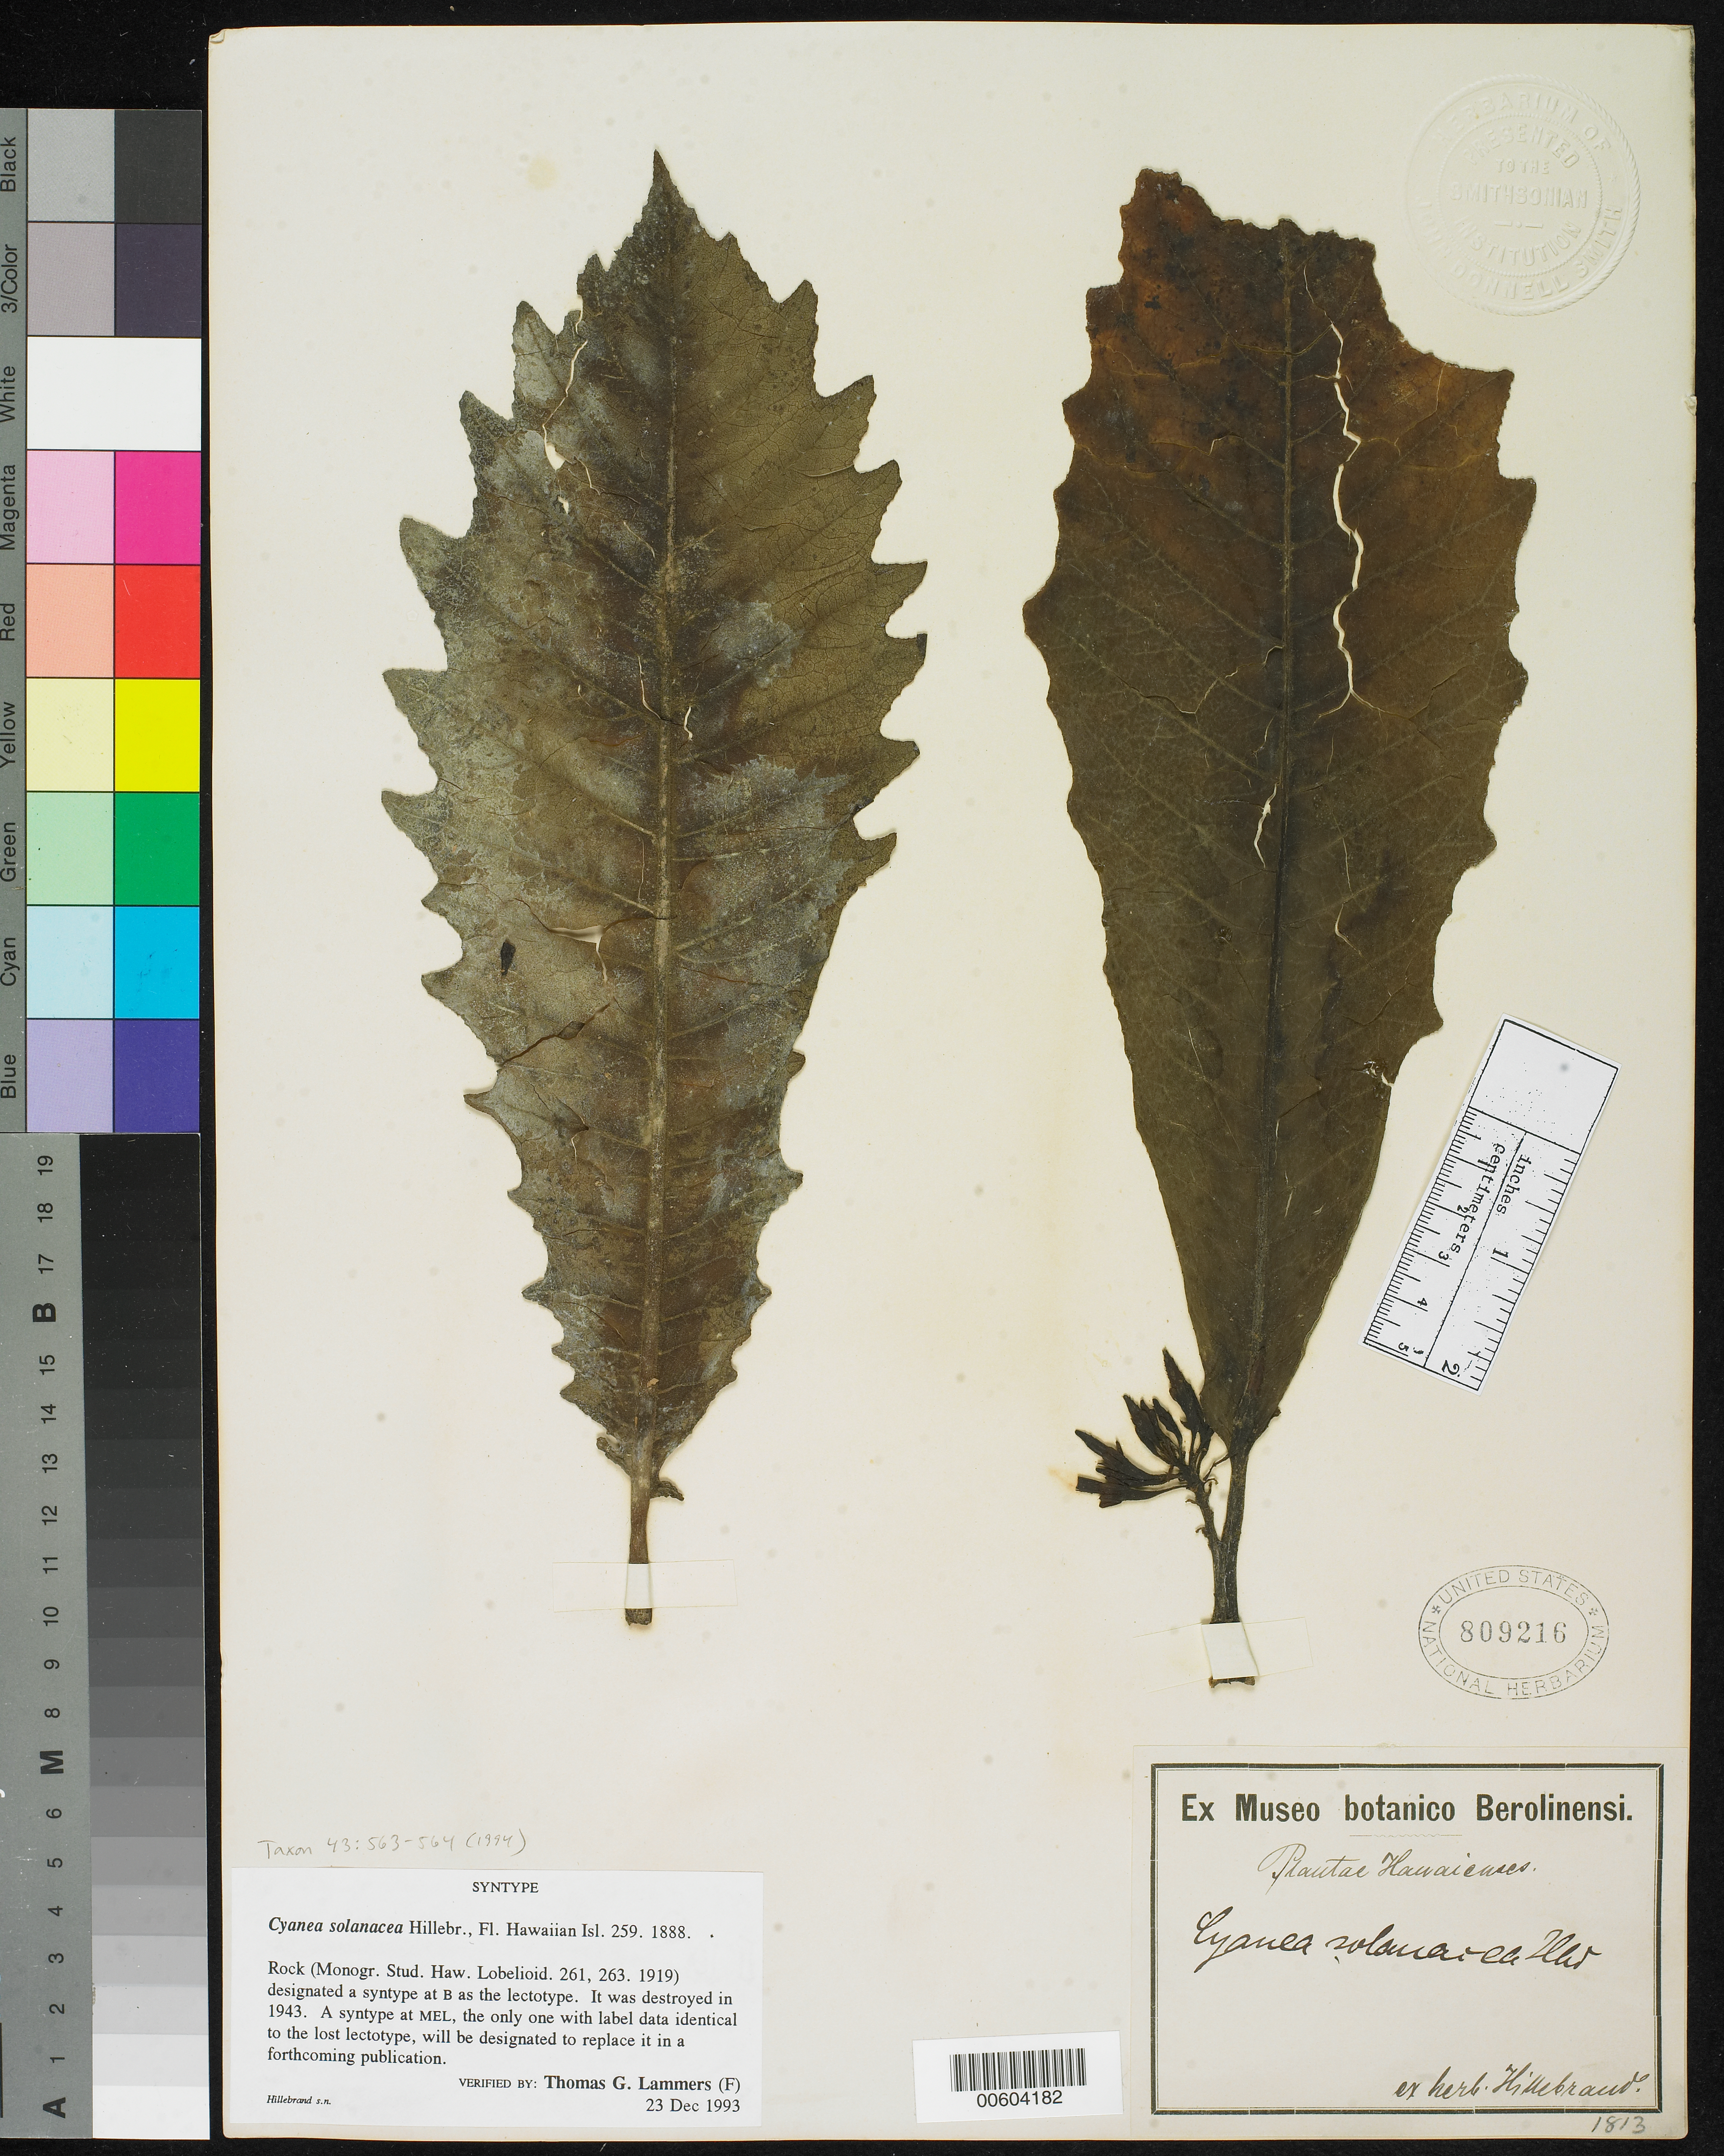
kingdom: Plantae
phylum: Tracheophyta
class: Magnoliopsida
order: Asterales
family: Campanulaceae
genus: Cyanea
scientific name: Cyanea solanacea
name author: Hillebr.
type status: Possible Isolectotype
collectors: W. Hillebrand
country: United States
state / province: Hawaii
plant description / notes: Hillebrand s.n. at MEL designated as lectotype; US sheet annotated as syntype, unclear whether should be considered isolectotype.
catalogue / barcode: US 809216